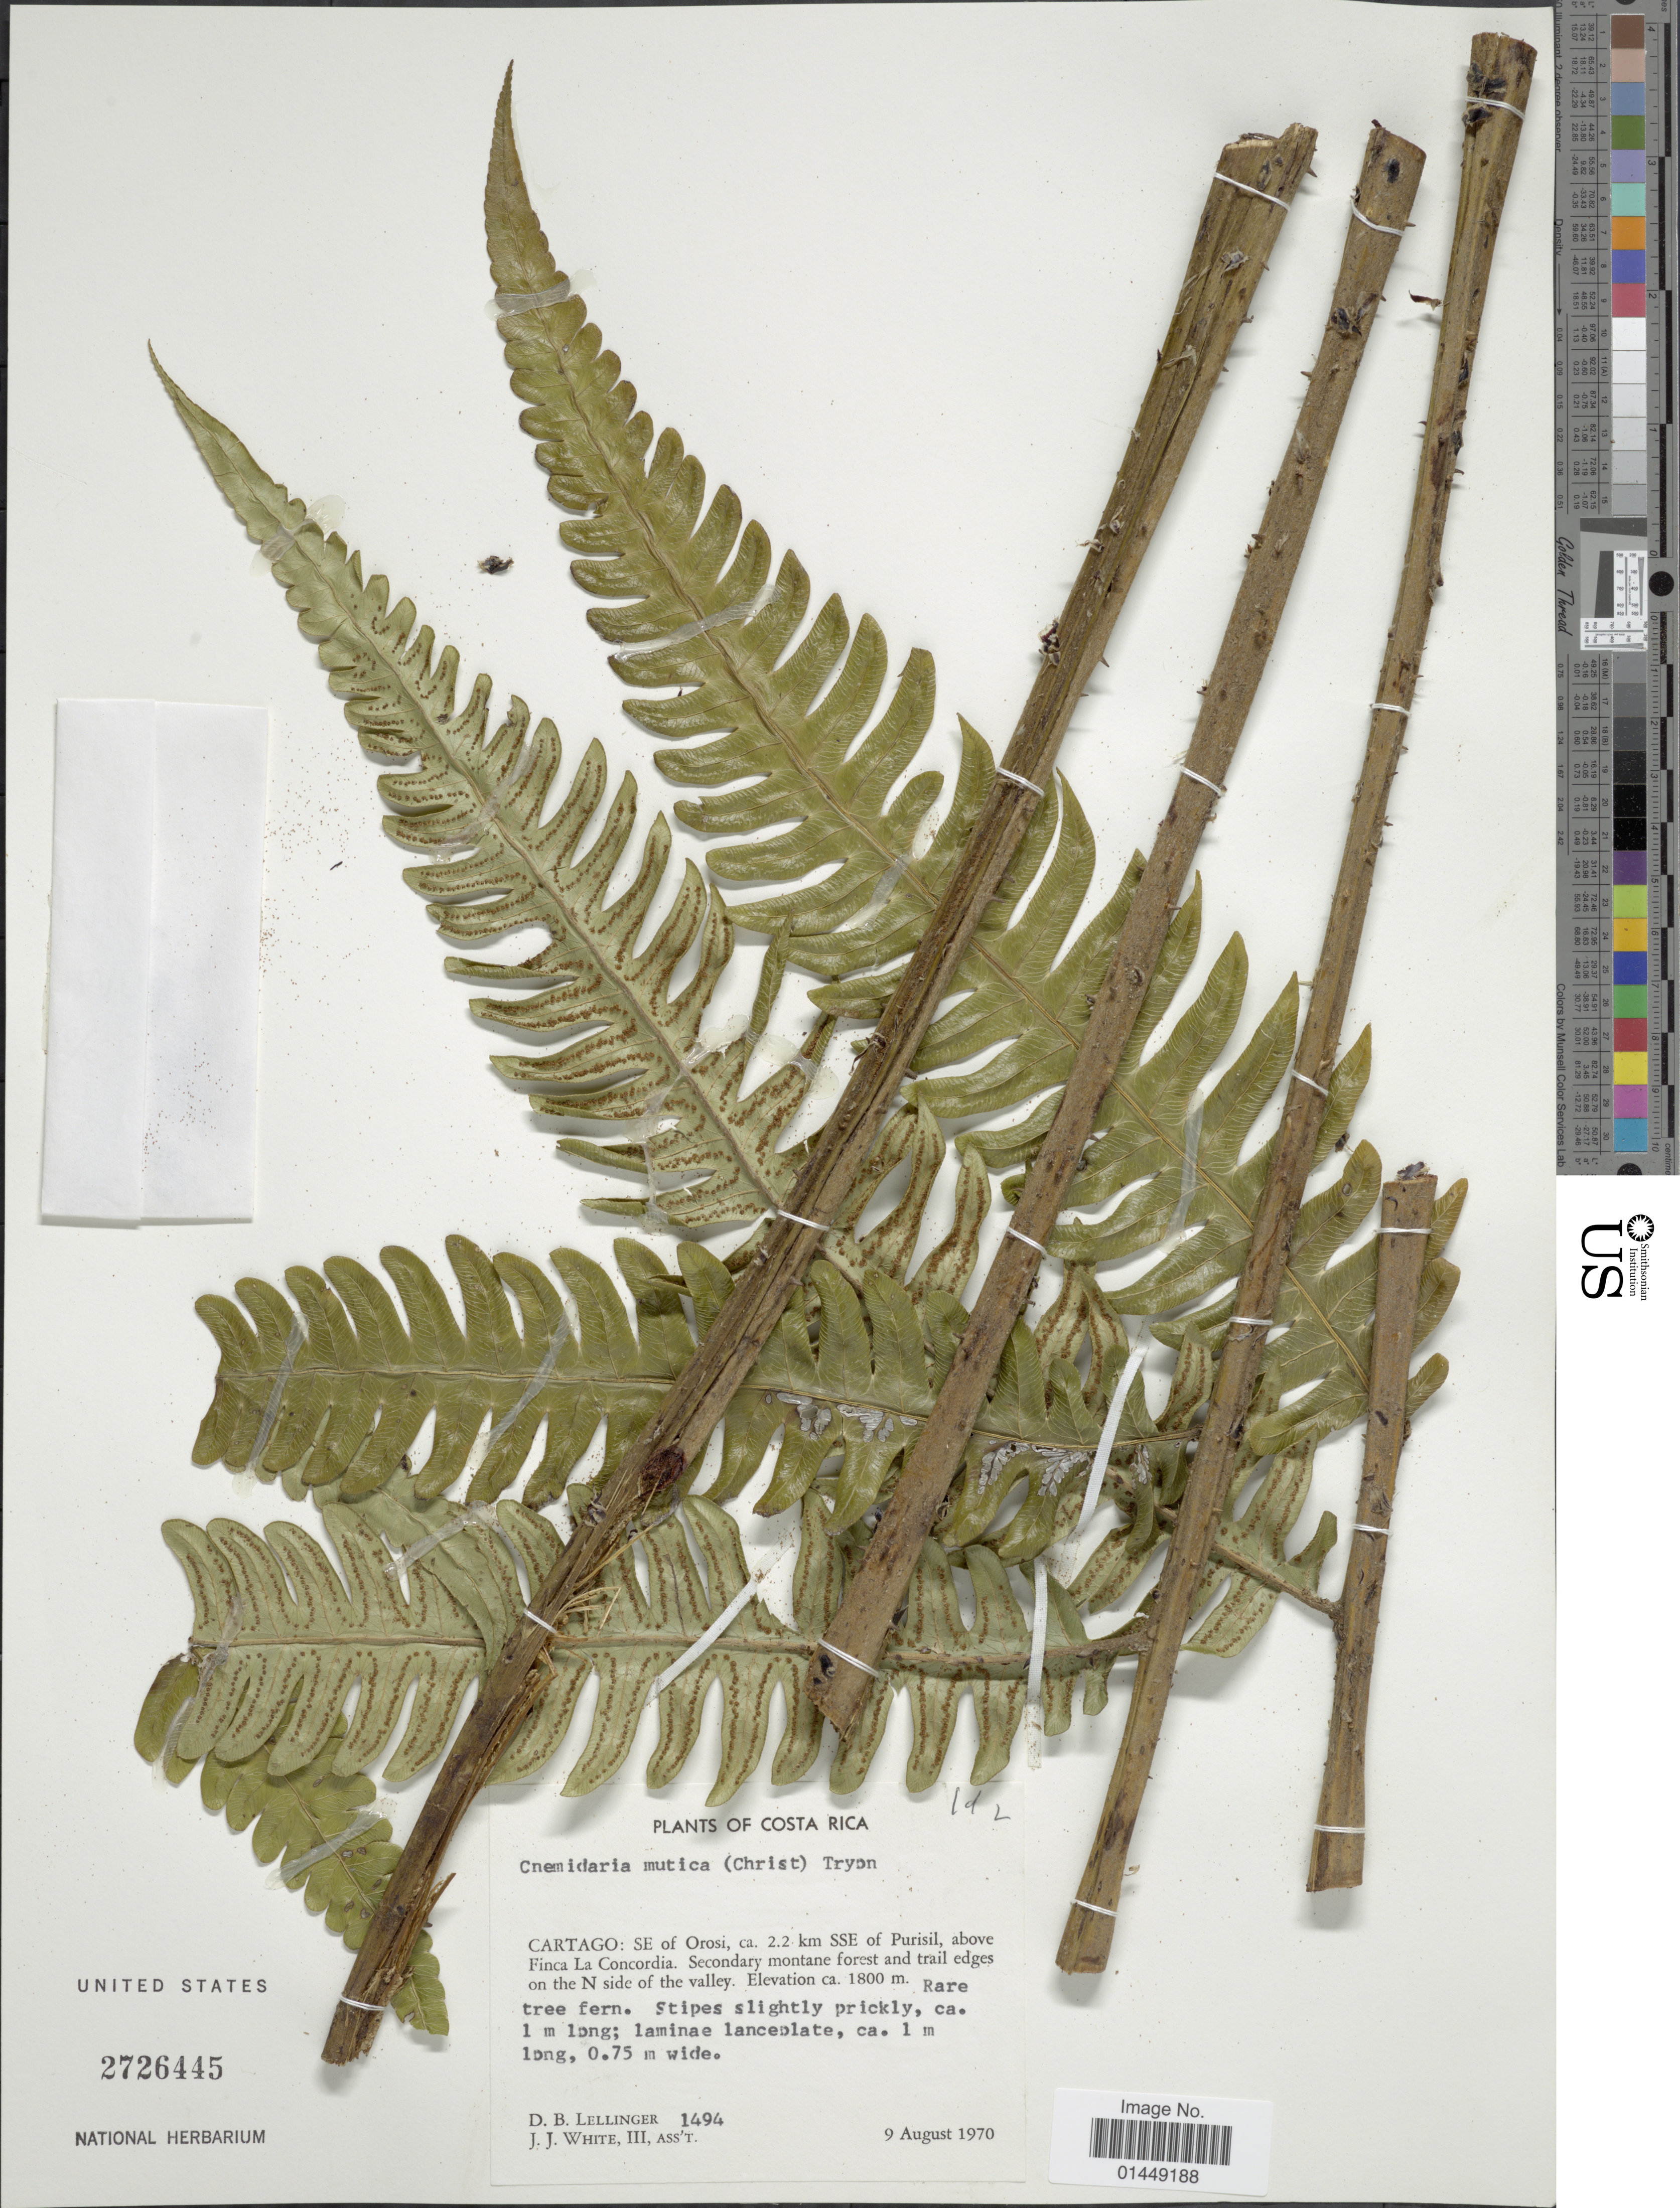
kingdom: Plantae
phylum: Tracheophyta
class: Polypodiopsida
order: Cyatheales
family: Cyatheaceae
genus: Cyathea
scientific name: Cyathea mutica var. mutica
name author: (Christ) Domin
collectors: D. B. Lellinger & J. J. White III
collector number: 1494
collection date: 1970-08-09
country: Costa Rica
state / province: Cartago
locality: Cartago: SE of Orosi, ca. 2.2 km SSE of Purisil, above Finca La Concordia.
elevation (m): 1800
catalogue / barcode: US 2726445